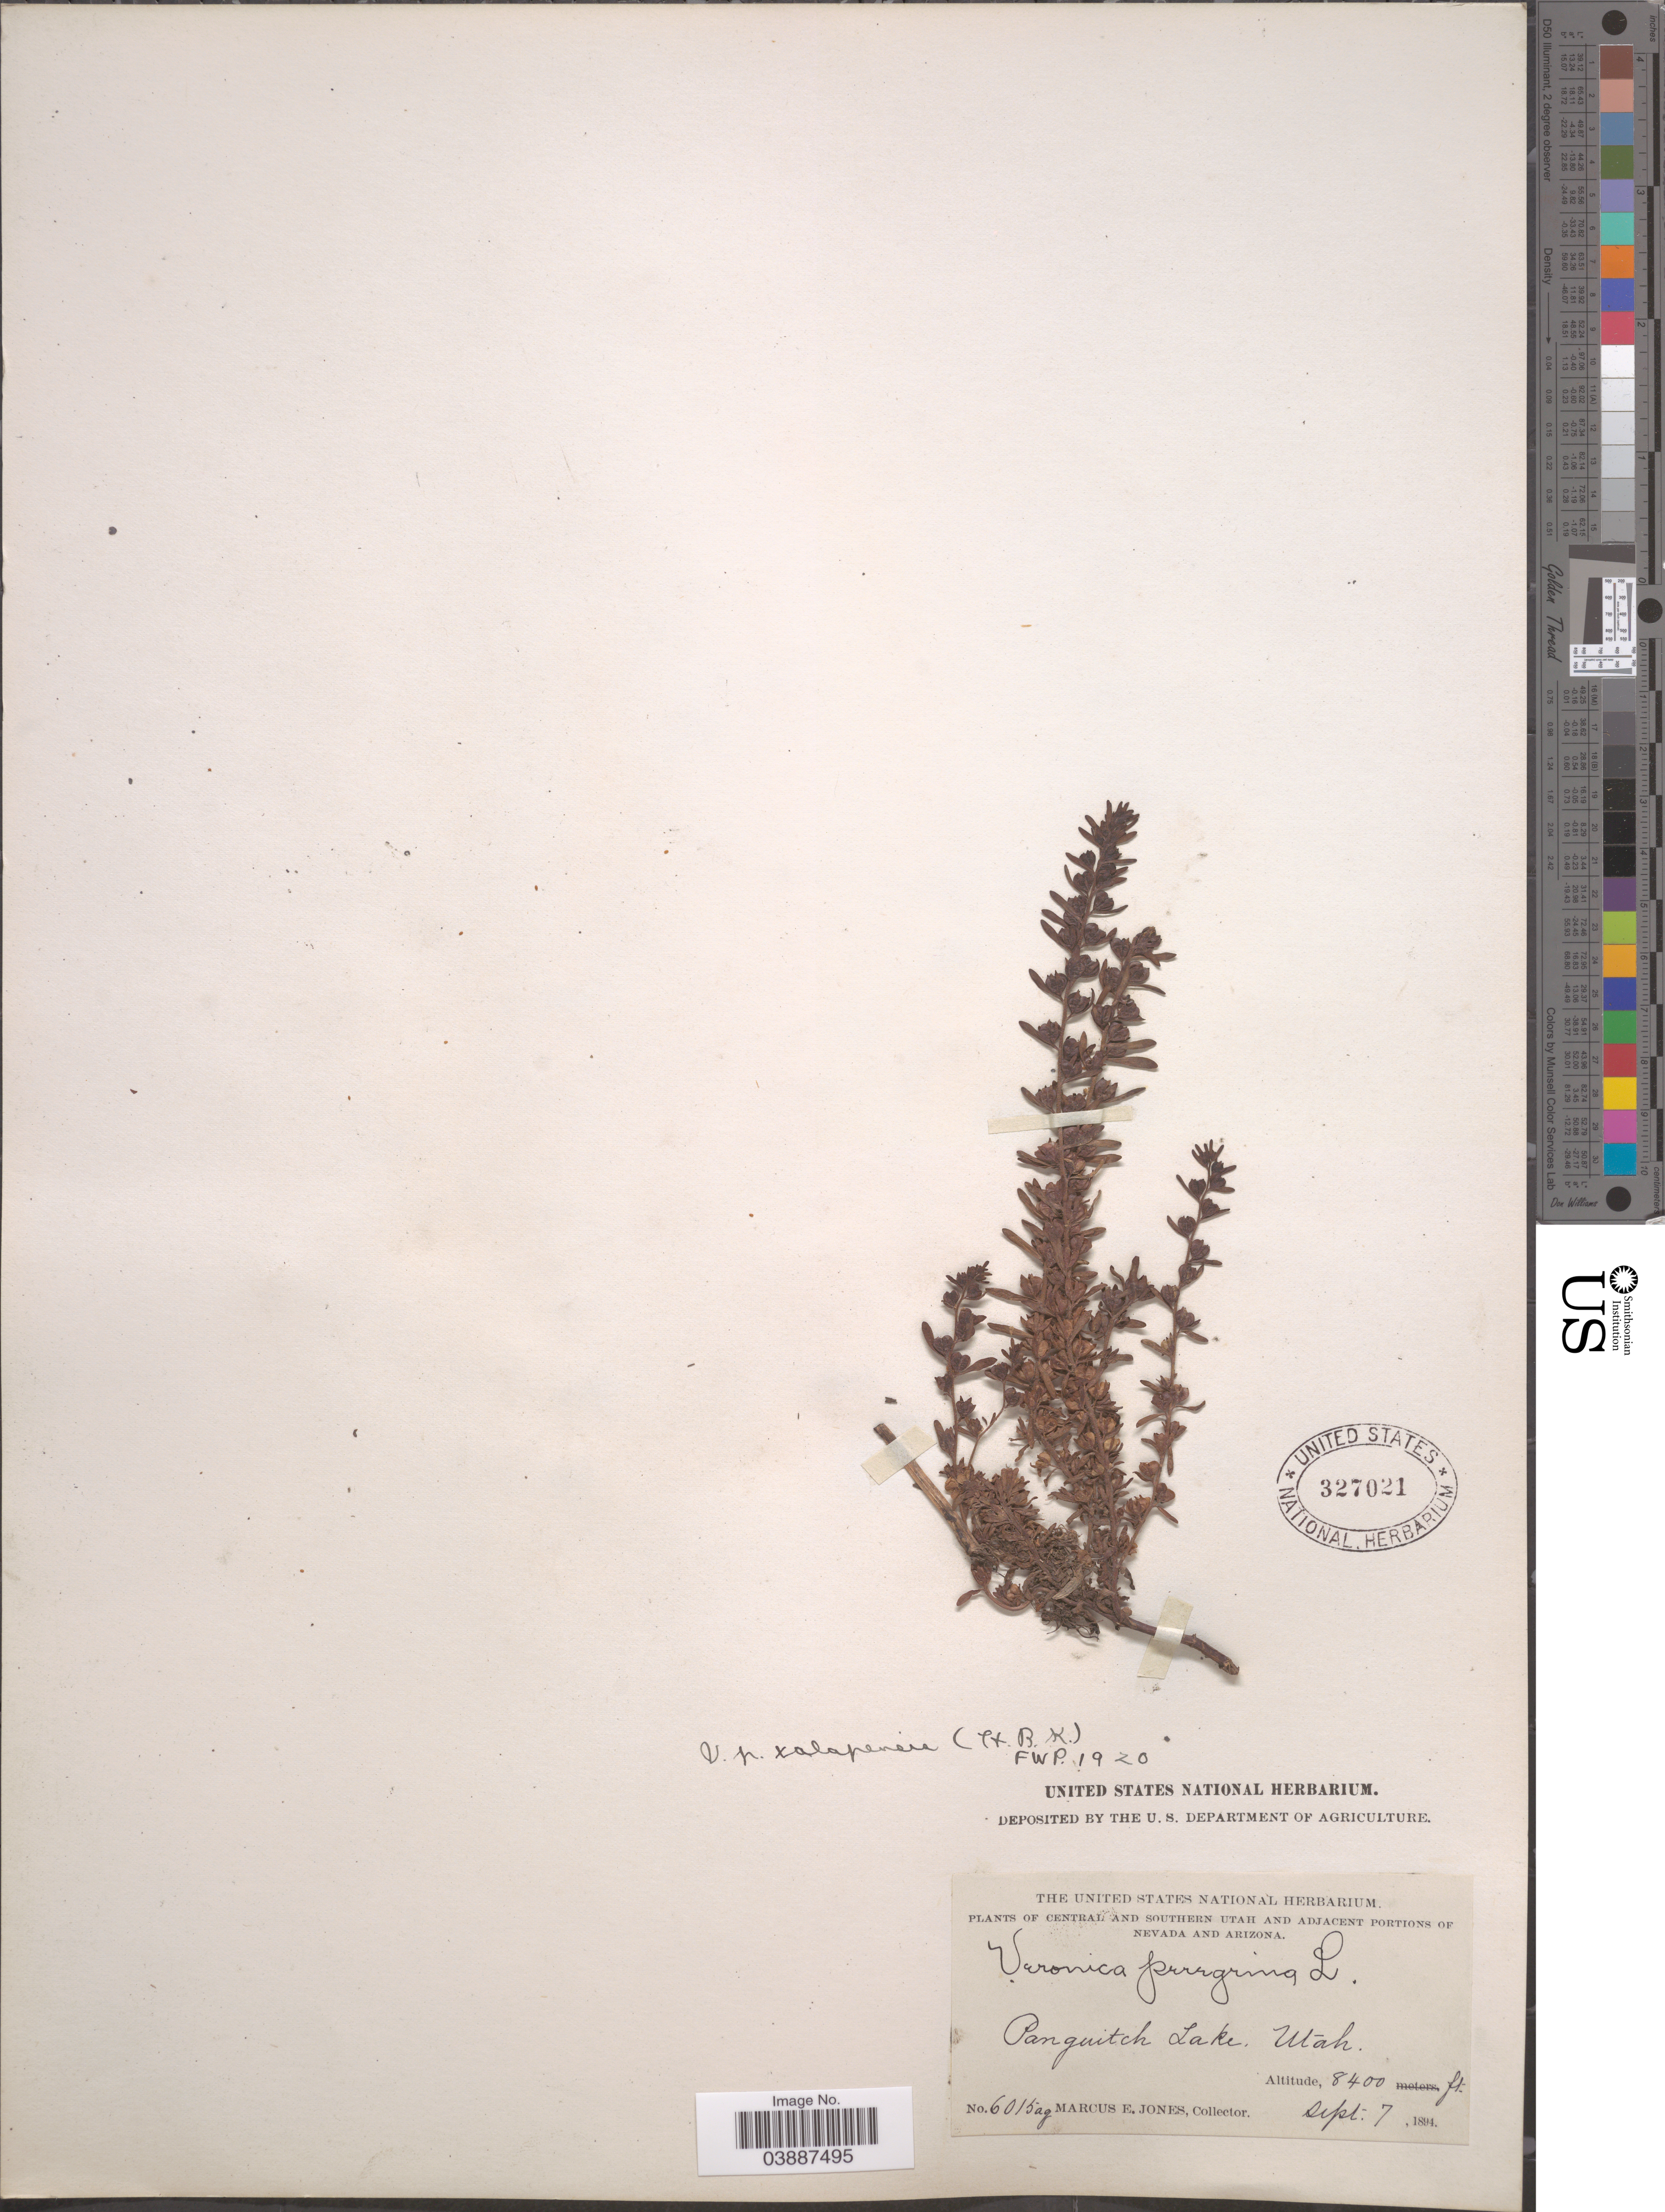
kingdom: Plantae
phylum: Tracheophyta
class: Magnoliopsida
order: Lamiales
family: Plantaginaceae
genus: Veronica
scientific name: Veronica xalapensis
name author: Kunth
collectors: M. E. Jones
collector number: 6015ag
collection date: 1894-09-07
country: United States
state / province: Utah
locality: Central and Southern Utah. Panguitch Lake.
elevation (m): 2560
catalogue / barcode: US 327021